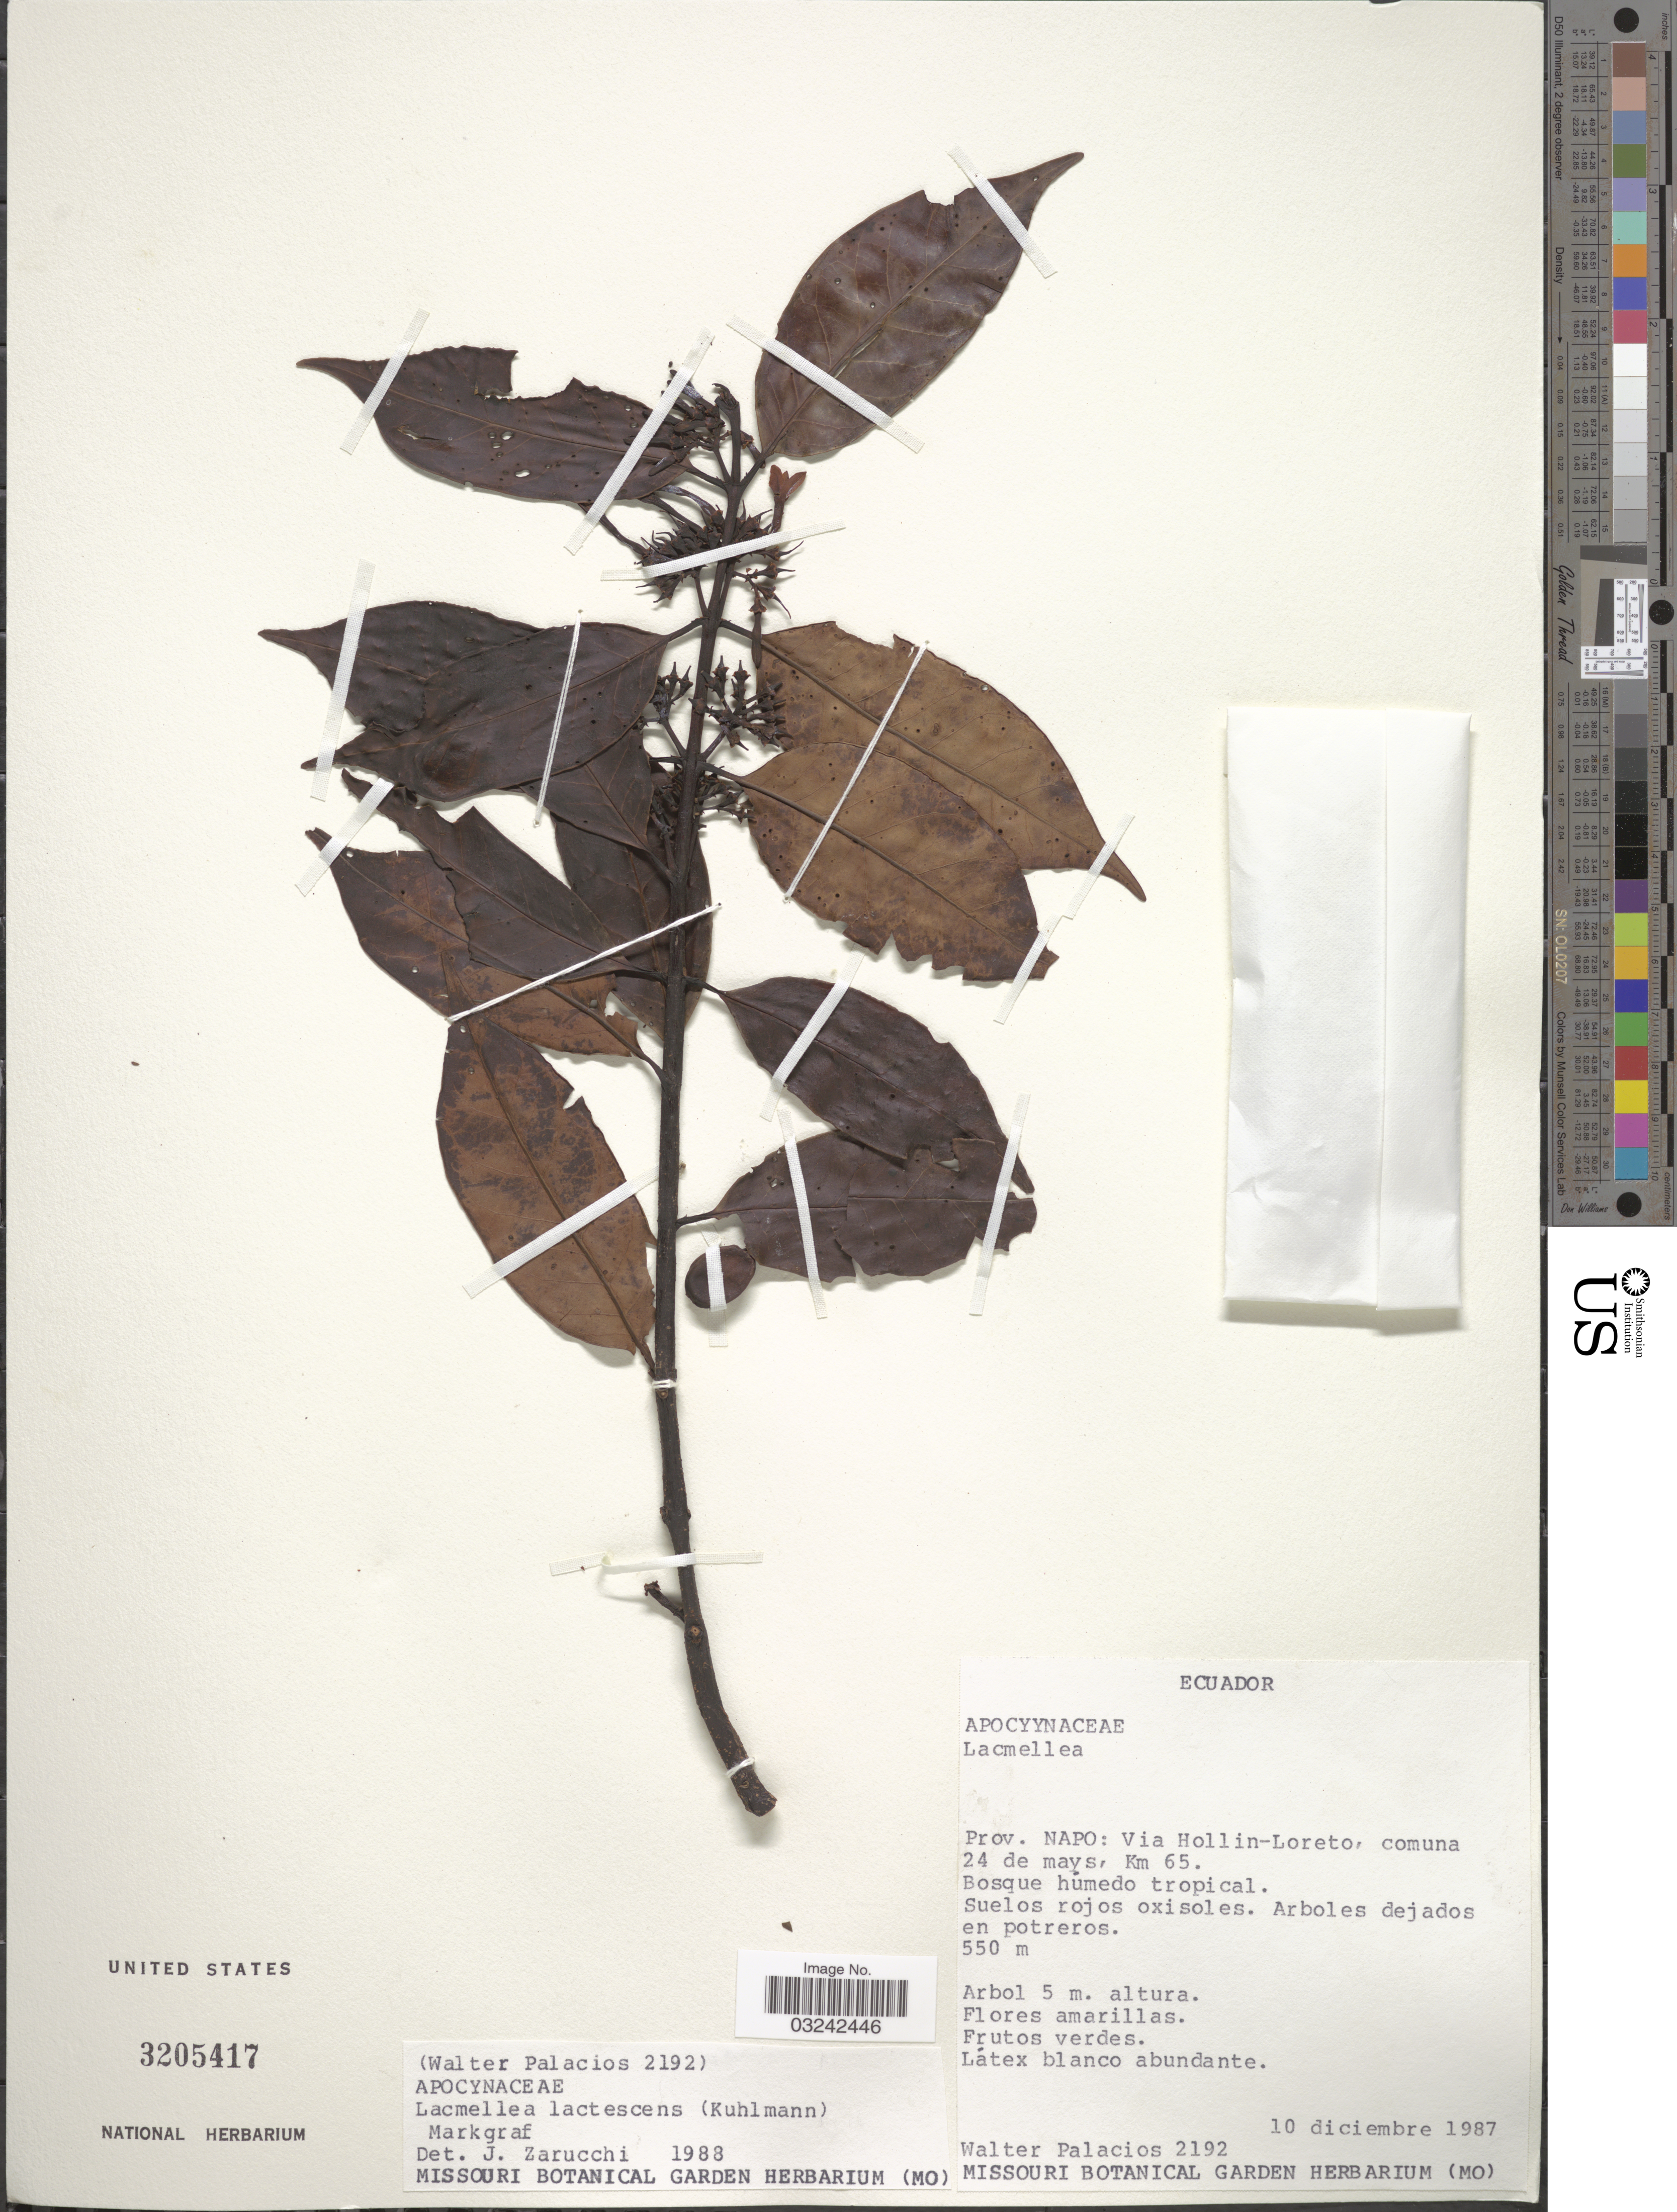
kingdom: Plantae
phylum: Tracheophyta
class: Magnoliopsida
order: Gentianales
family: Apocynaceae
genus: Lacmellea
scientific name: Lacmellea lactescens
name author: (Kuhlm.) Markgr.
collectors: W. Palacios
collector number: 2192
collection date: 1987-12-10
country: Ecuador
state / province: Napo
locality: Via Hollin-Loreto, comuna 24 de mays, Km 65.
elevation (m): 550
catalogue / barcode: US 3205417